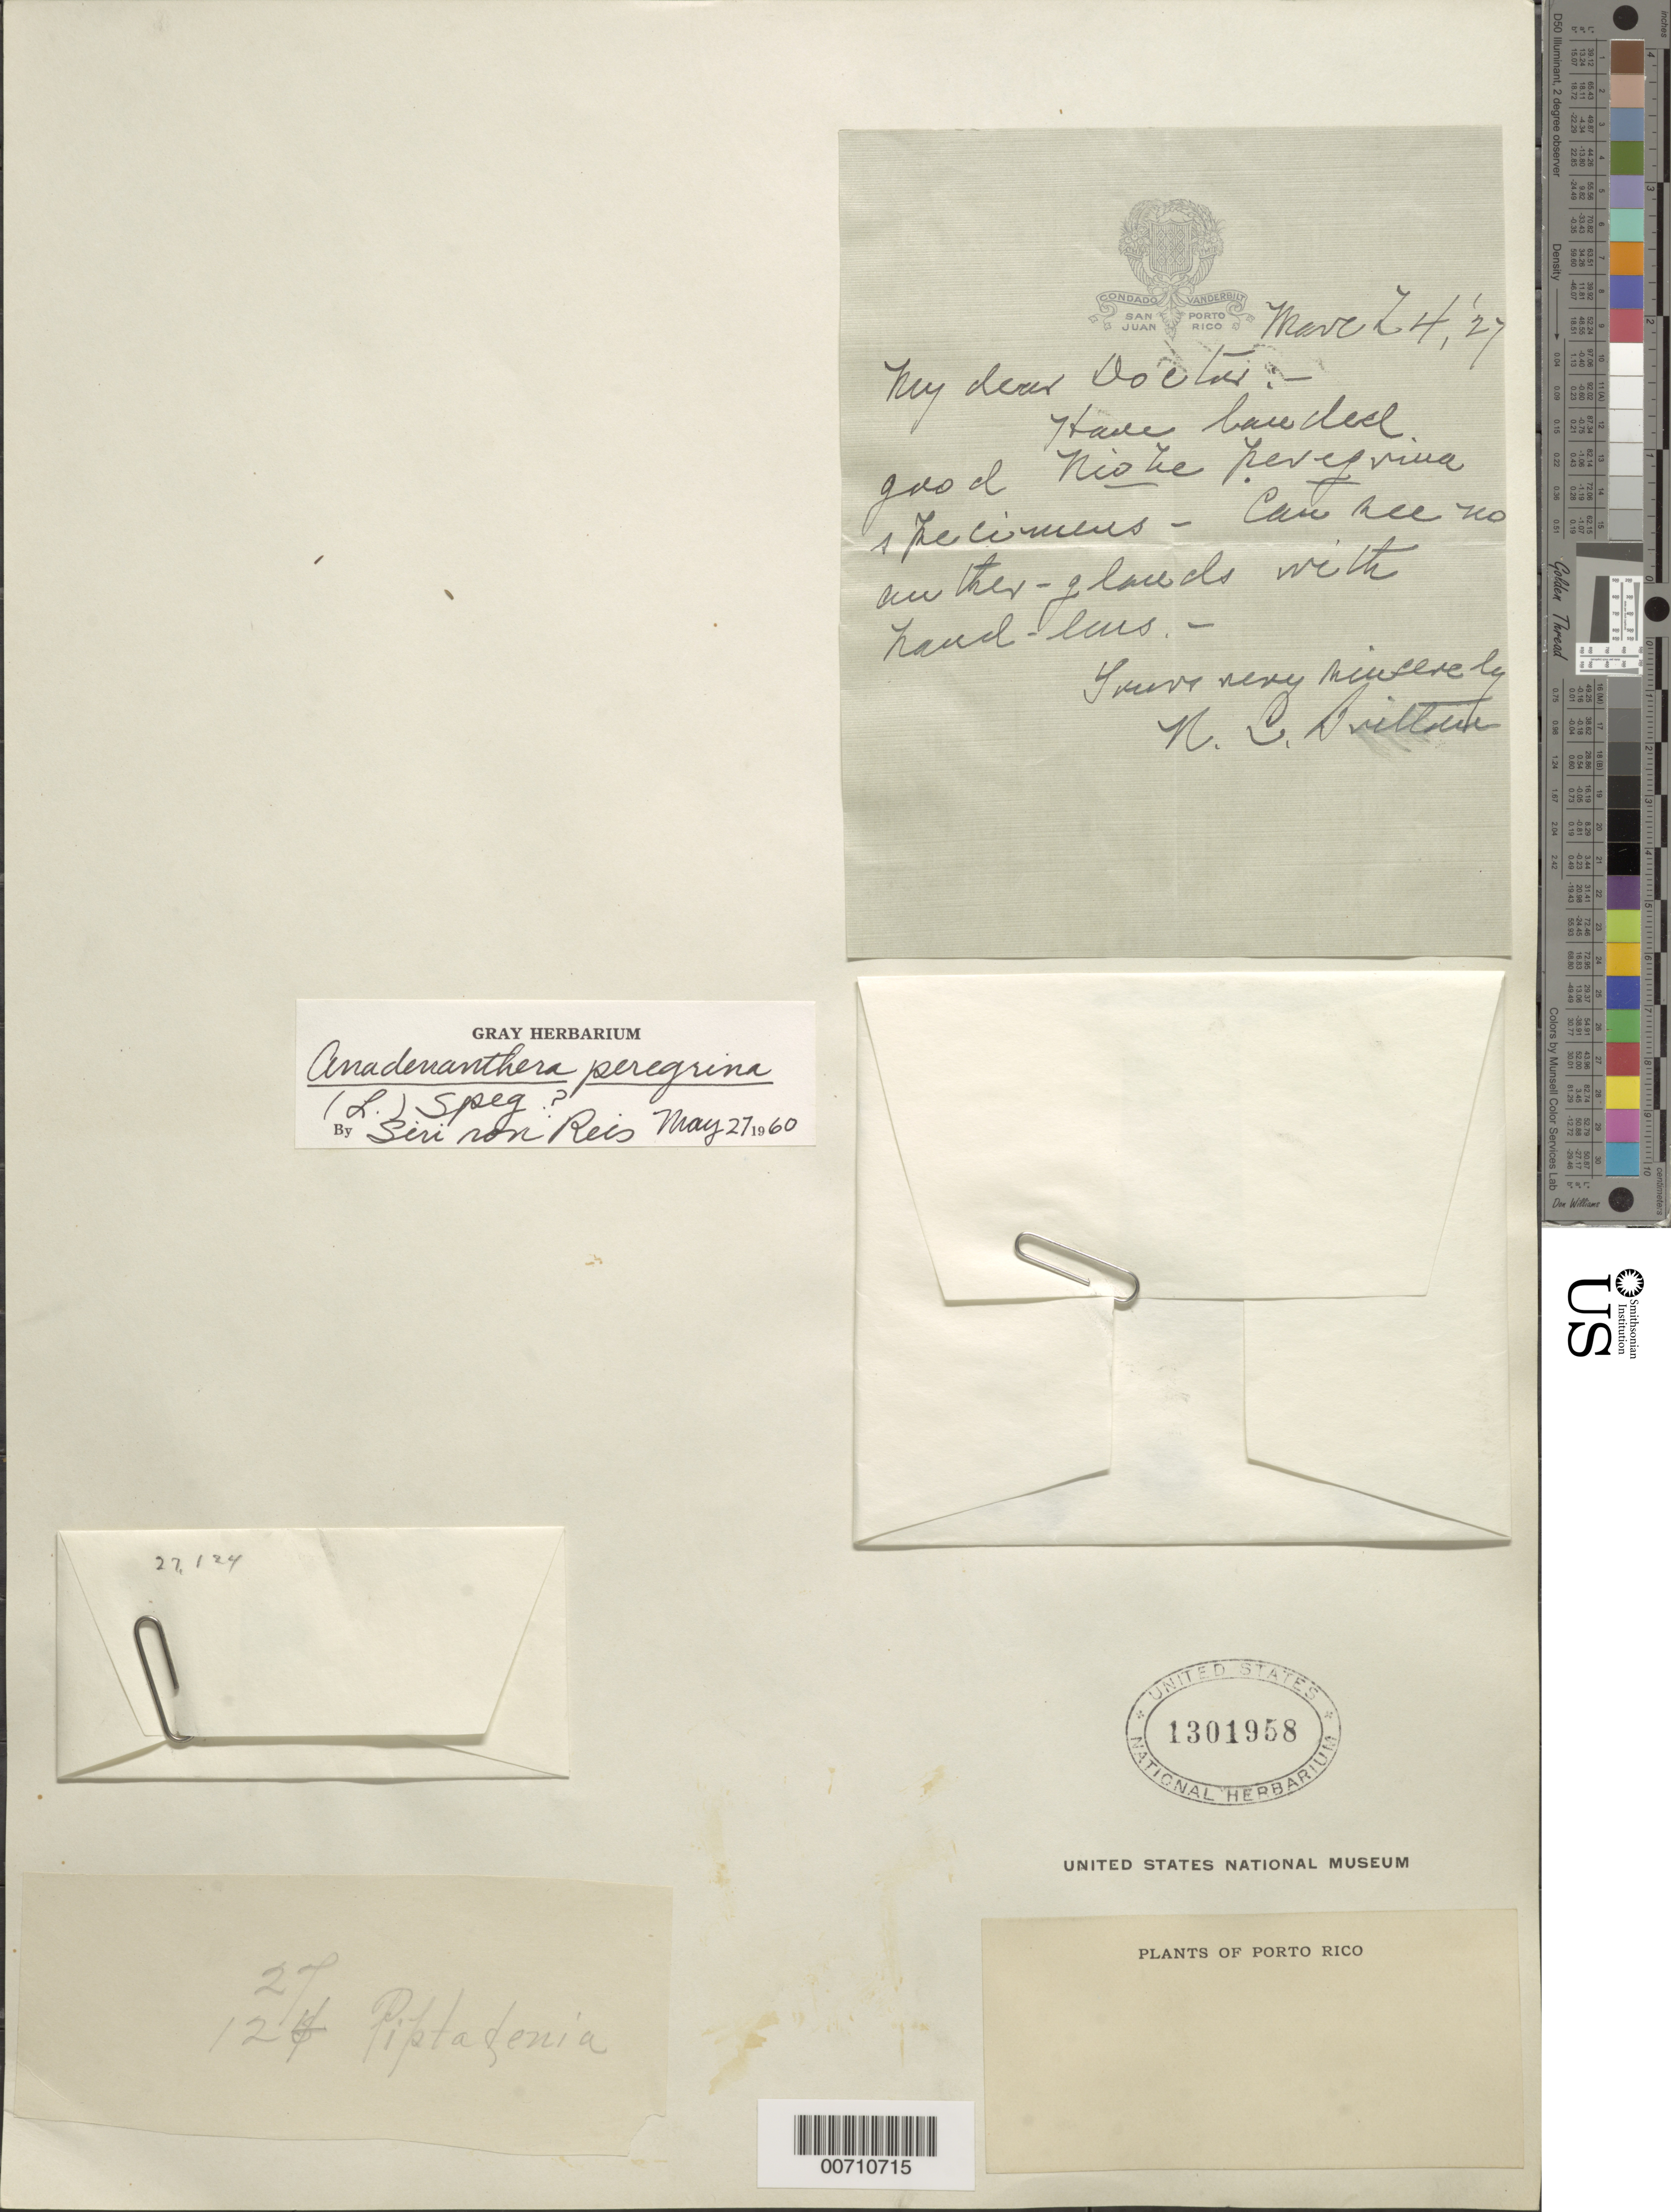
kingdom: Plantae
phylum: Tracheophyta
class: Magnoliopsida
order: Fabales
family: Fabaceae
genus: Anadenanthera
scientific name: Anadenanthera peregrina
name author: (L.) Speg.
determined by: Von Reis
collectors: N. Britton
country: Puerto Rico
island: Greater Antilles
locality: Sierra de Naguabo ad Rio Blanco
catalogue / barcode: US 1301958